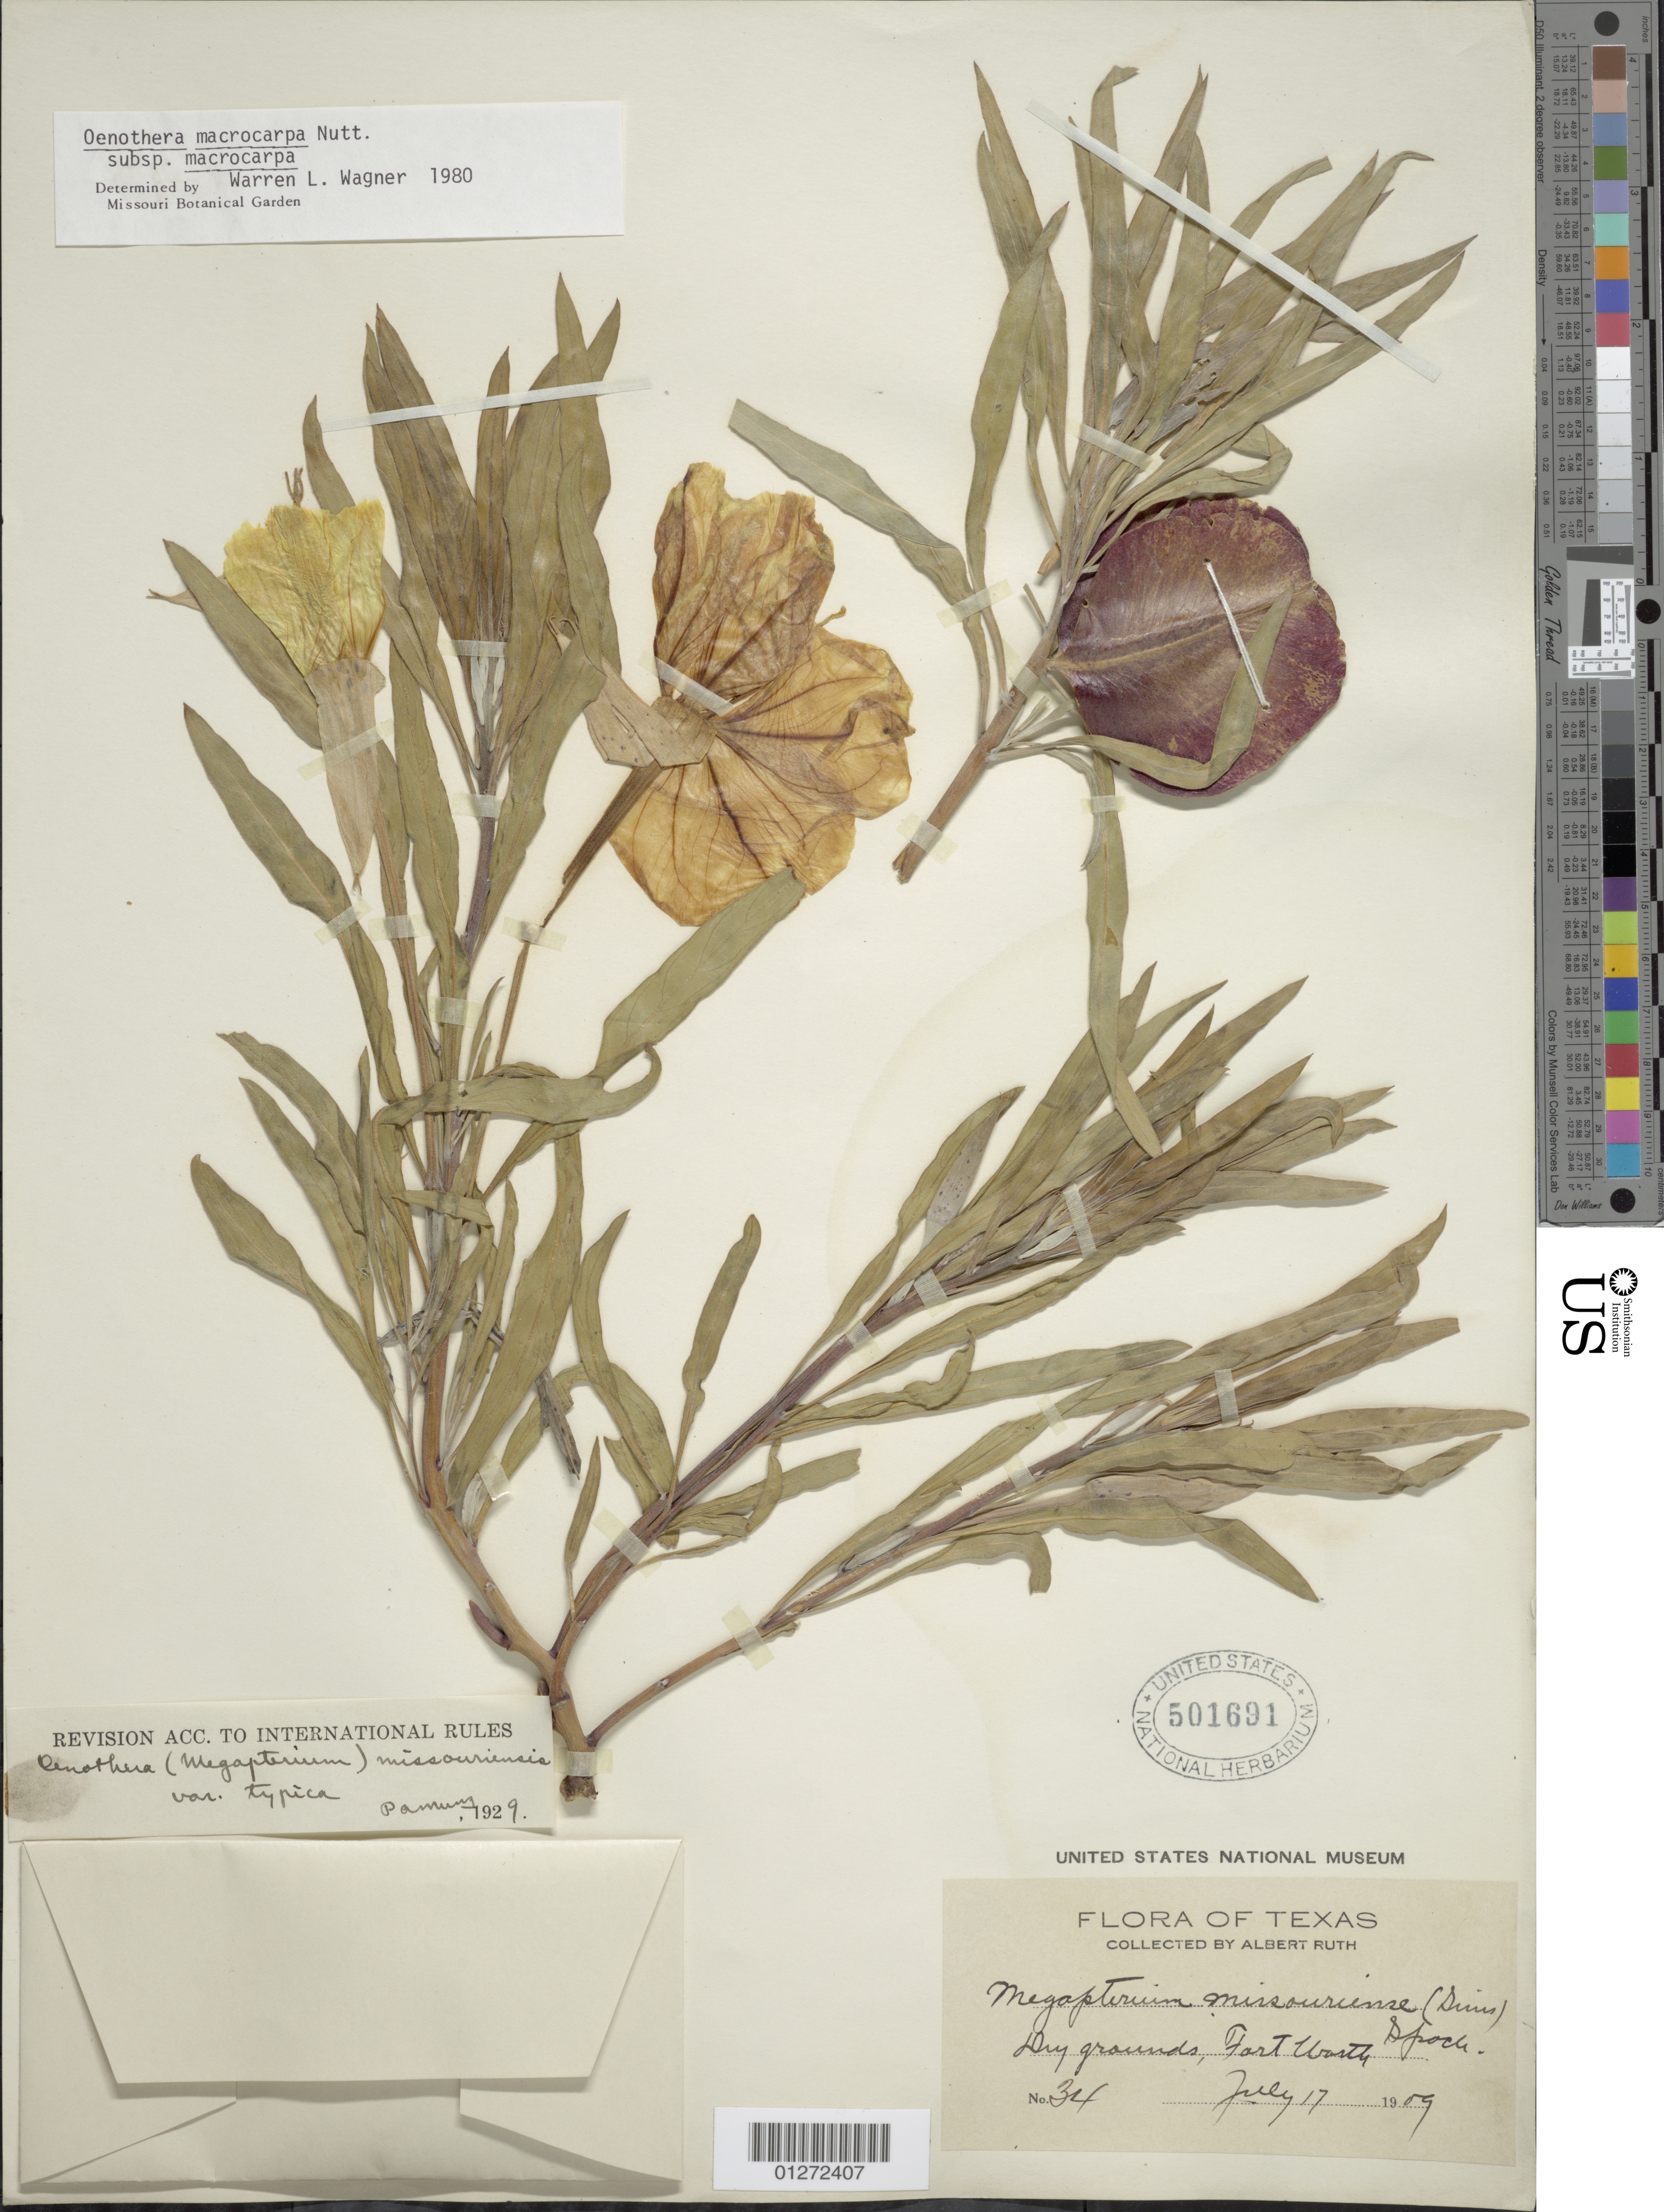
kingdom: Plantae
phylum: Tracheophyta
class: Magnoliopsida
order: Myrtales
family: Onagraceae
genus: Oenothera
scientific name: Oenothera macrocarpa subsp. macrocarpa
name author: Nutt.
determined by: Wagner, W. L., (BOT), Smithsonian Institution - National Museum of Natural History (UNITED STATES)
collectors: A. Ruth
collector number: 34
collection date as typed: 17 Jul 1909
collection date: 1909-07-17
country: United States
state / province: Texas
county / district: Tarrant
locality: Fort Worth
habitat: Dry grounds.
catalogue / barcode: US 501691